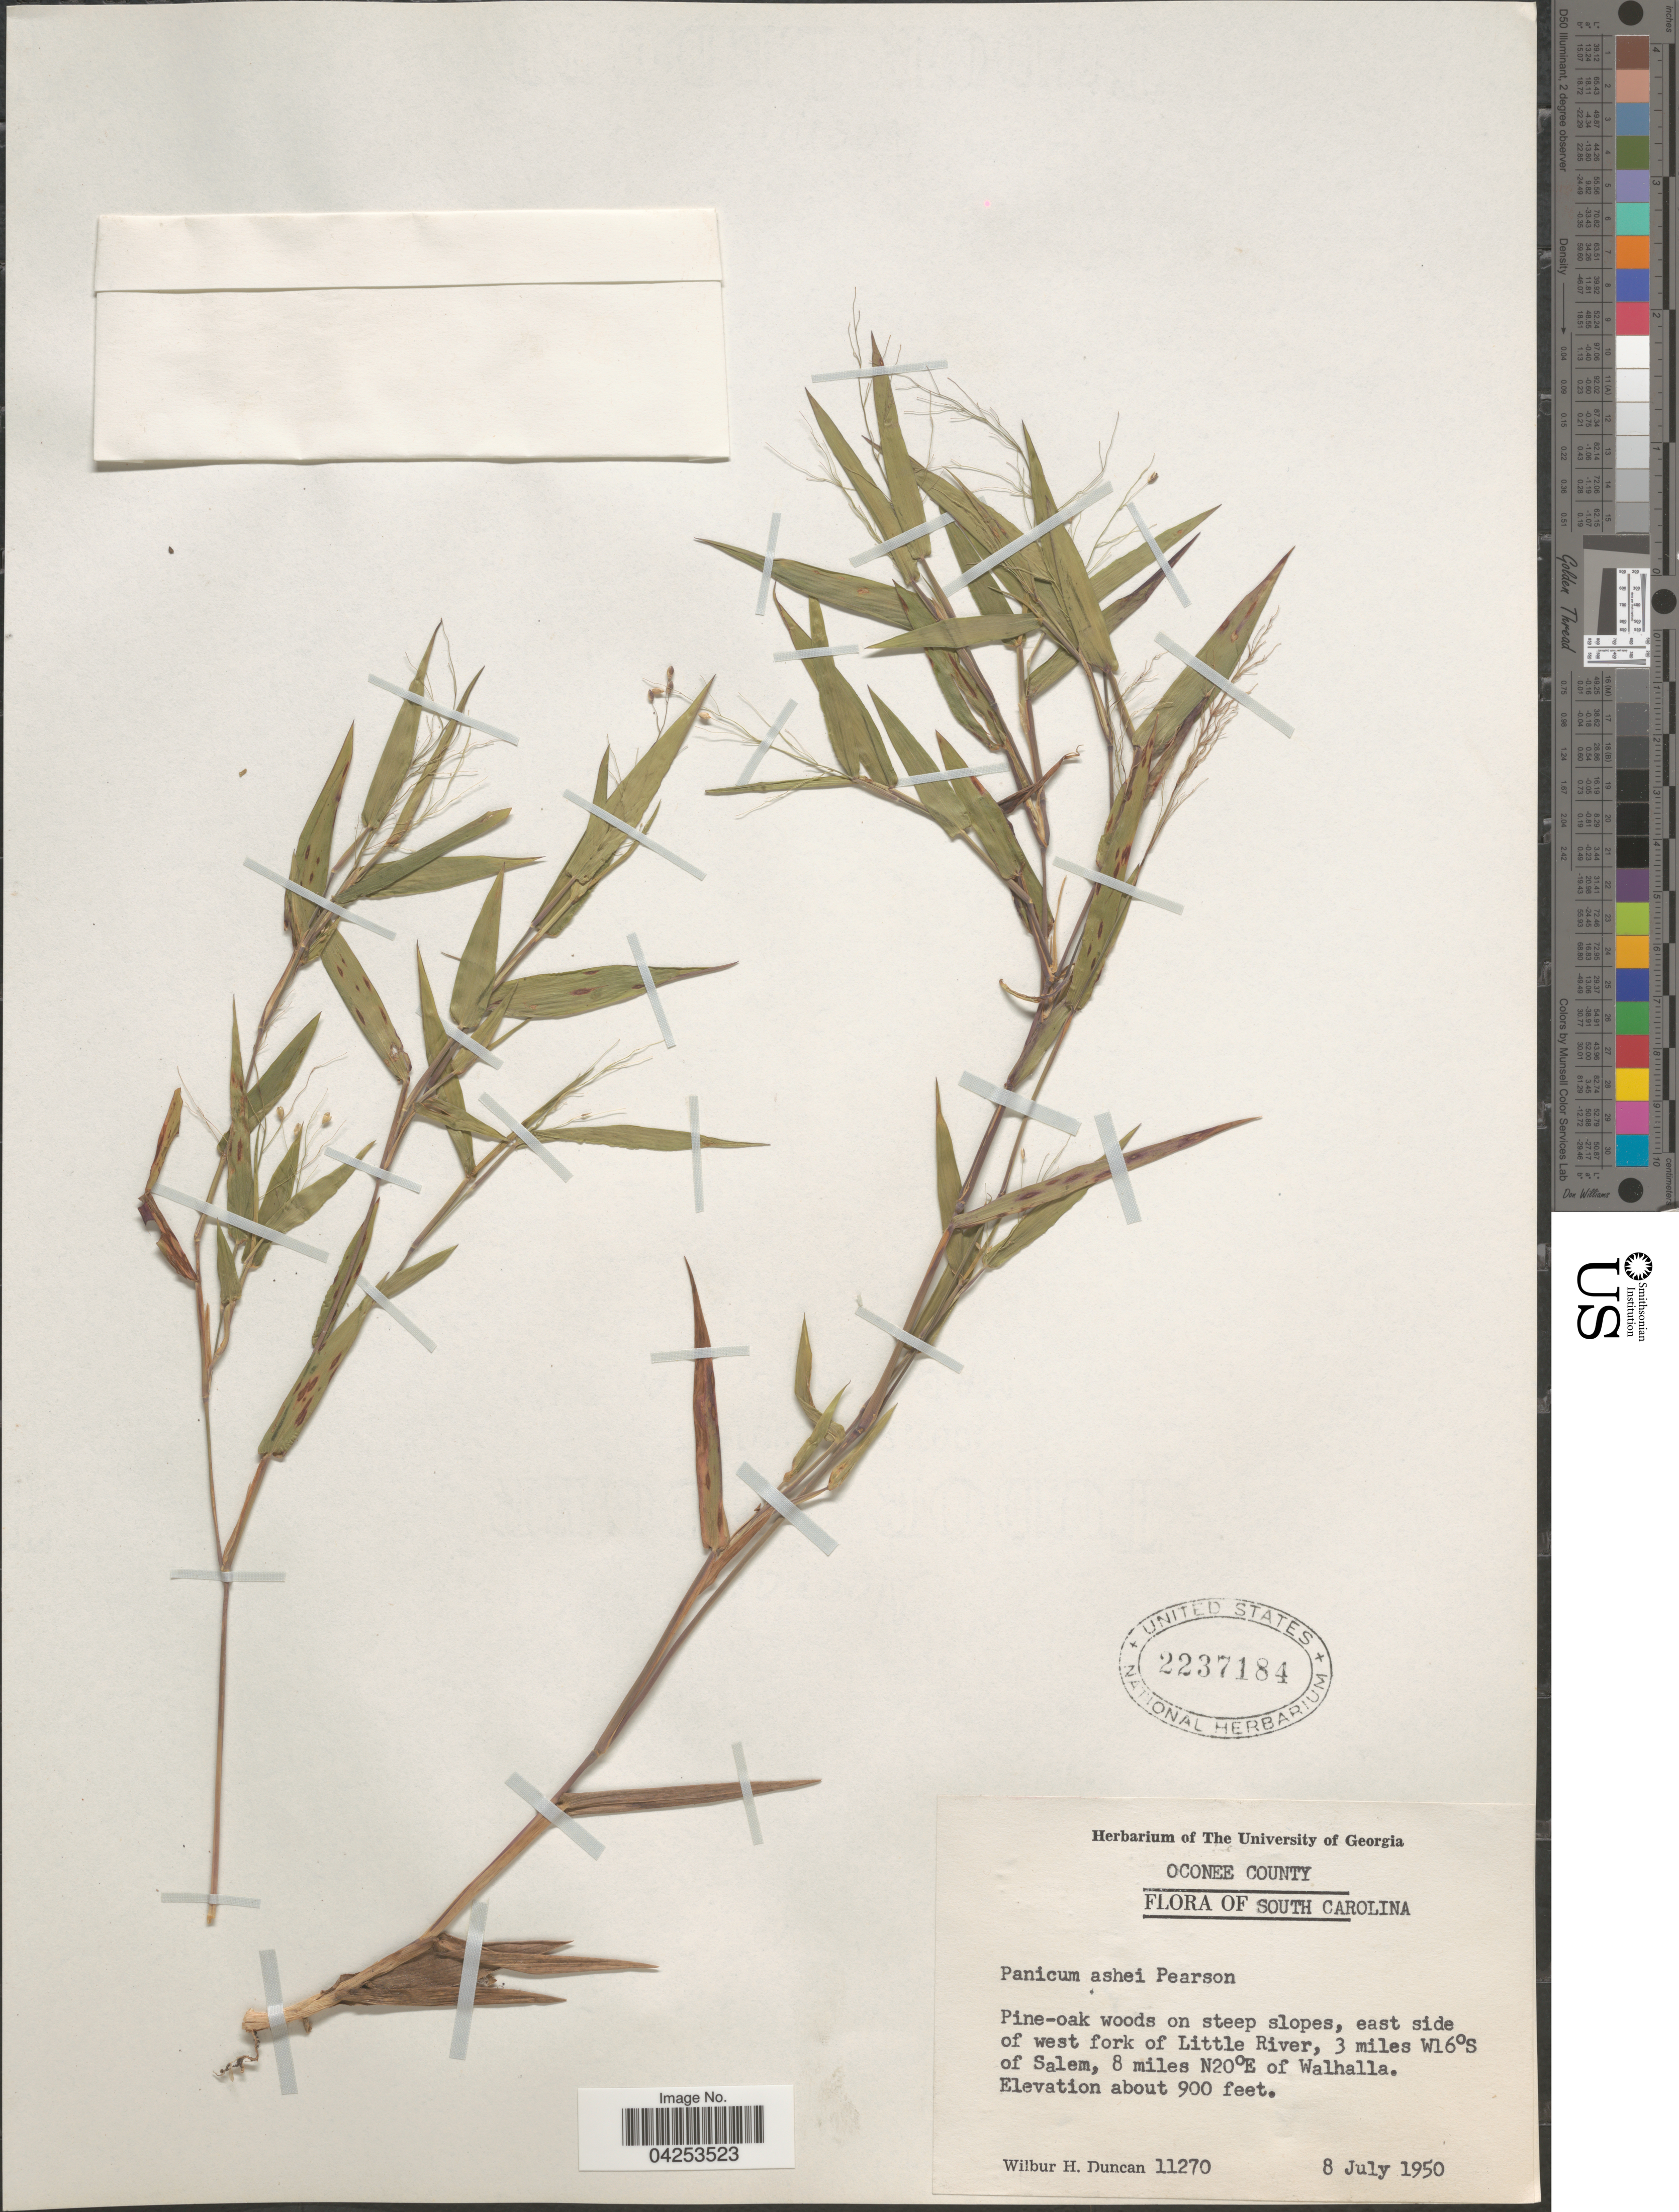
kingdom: Plantae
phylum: Tracheophyta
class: Liliopsida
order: Poales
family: Poaceae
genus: Dichanthelium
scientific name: Dichanthelium commutatum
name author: (Schult.) Gould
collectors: W. H. Duncan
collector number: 11270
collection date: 1950-07-08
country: United States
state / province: South Carolina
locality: Oconee County. Pine-oak woods on steep slopes, east side of west fork of Little River, 3 miles W16ºS of Salem, 8 miles N20ºE of Walhalla.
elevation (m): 274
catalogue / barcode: US 2237184